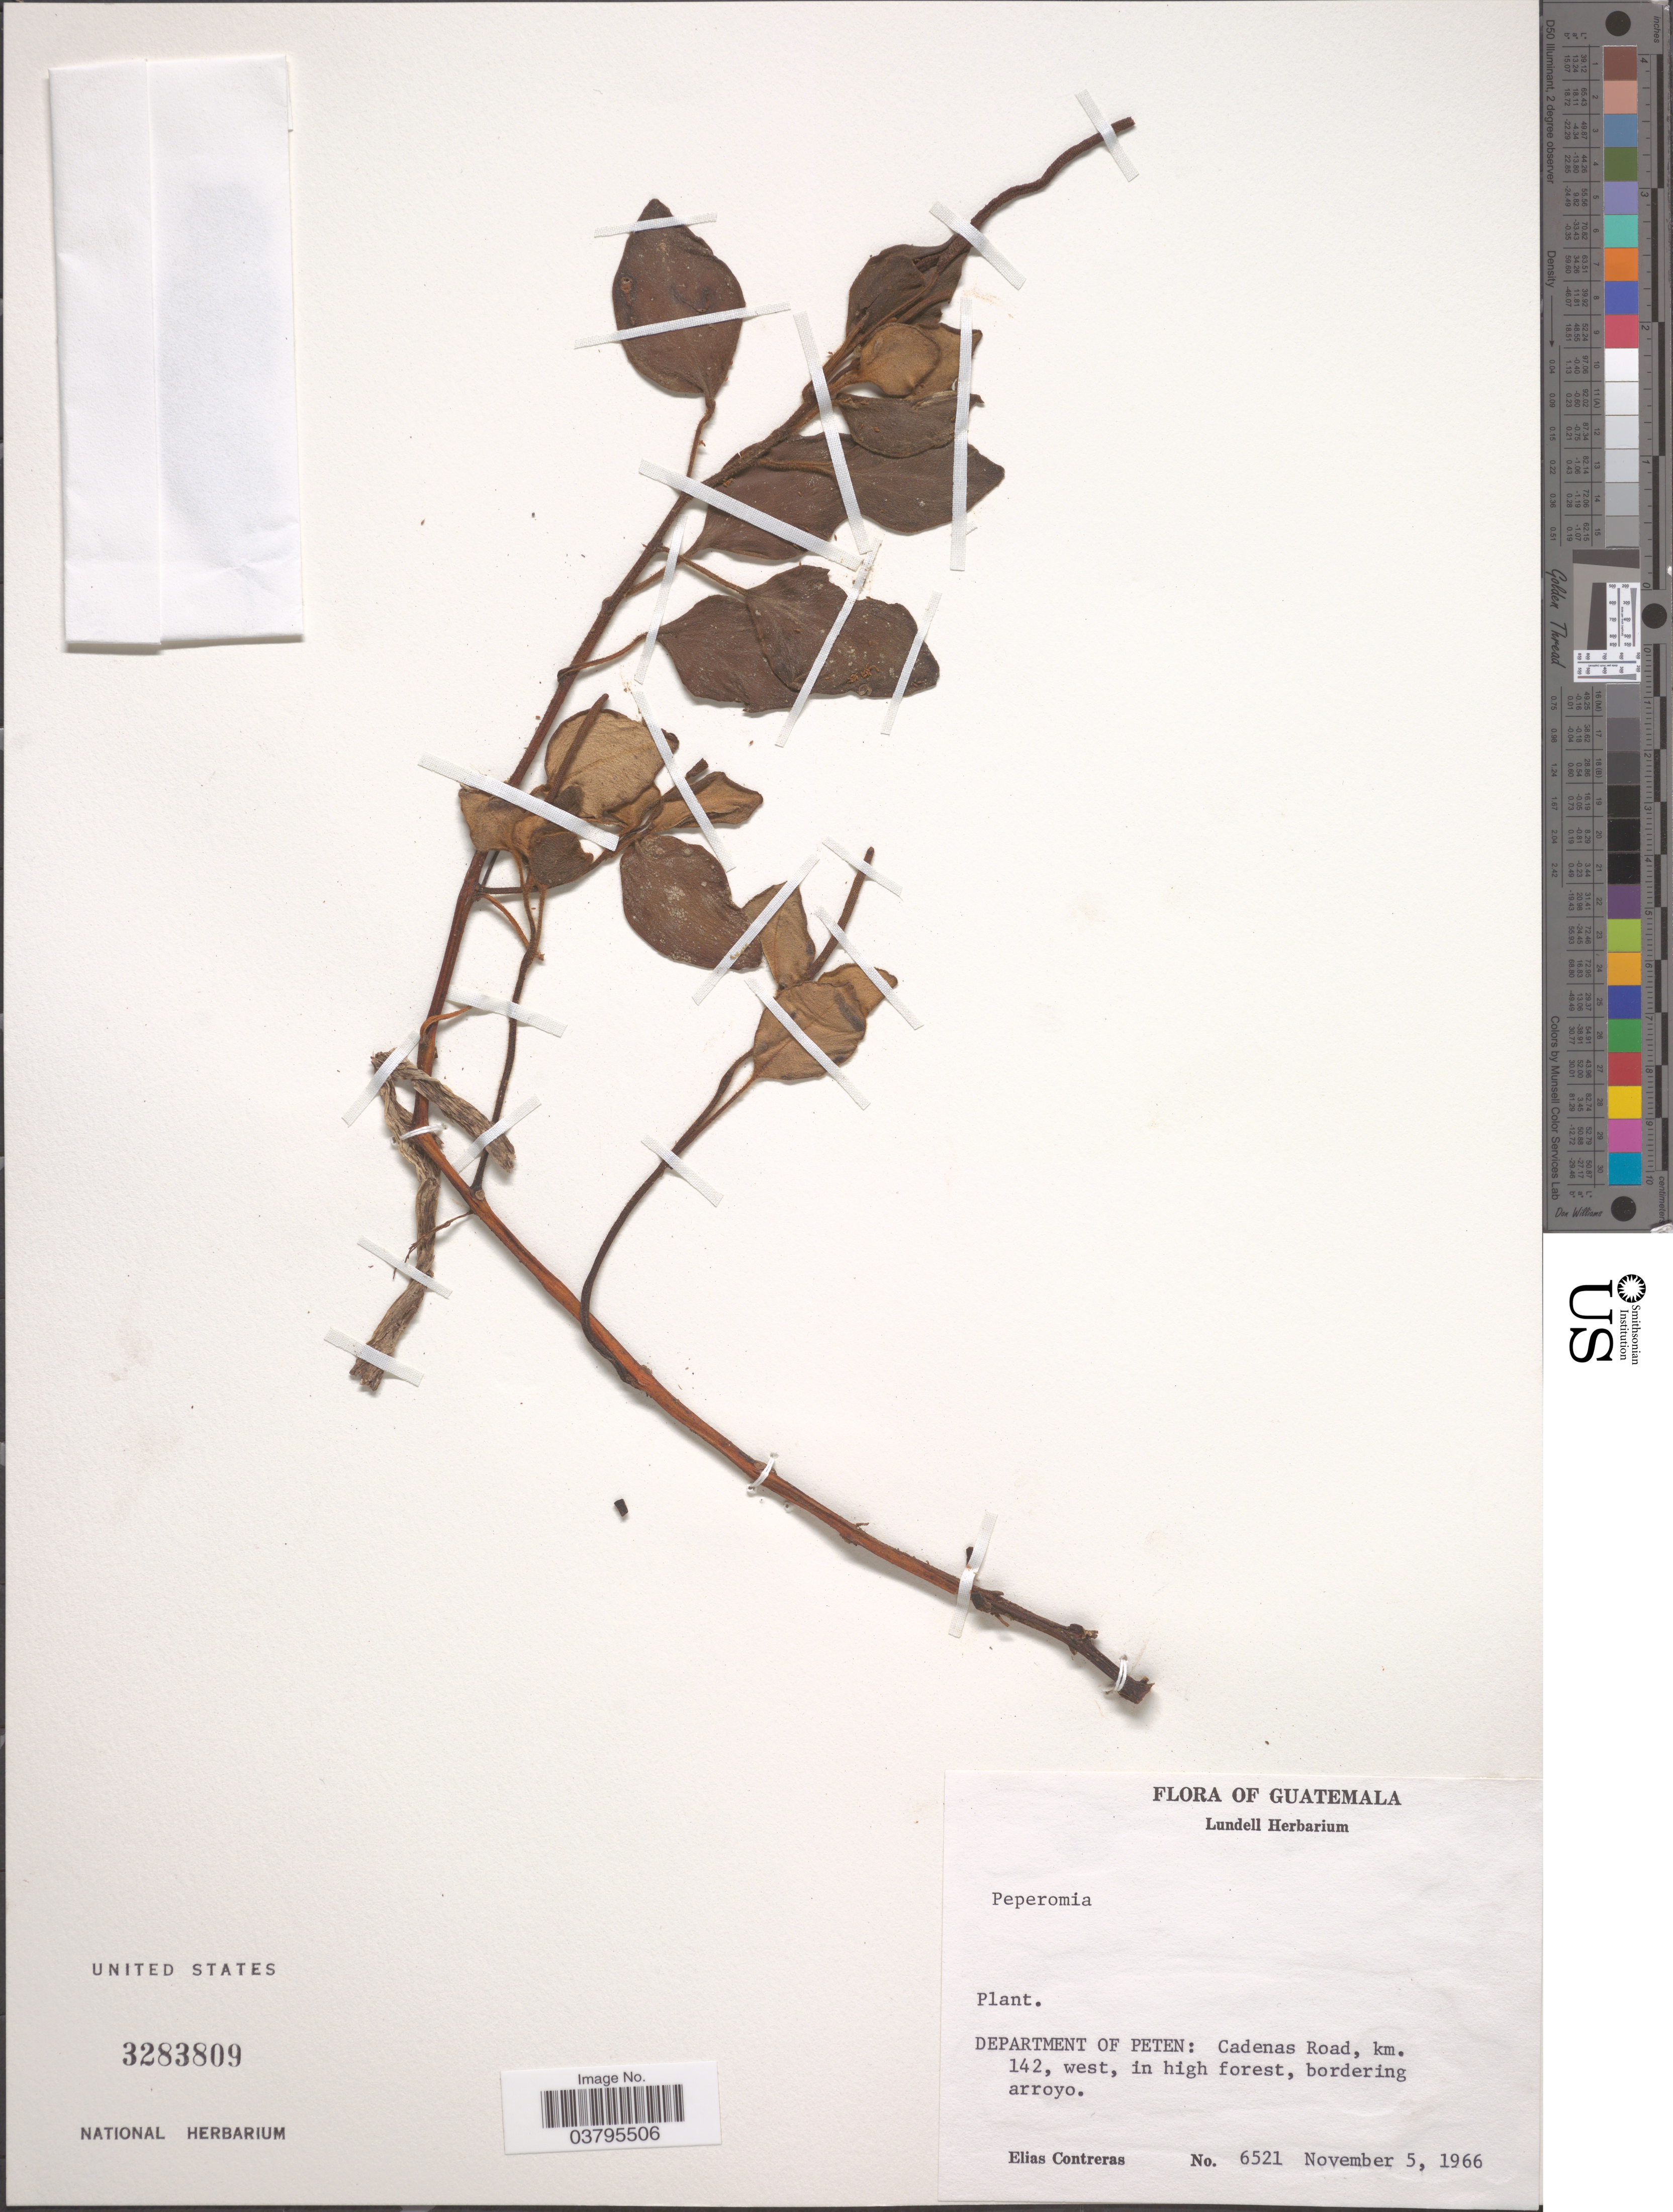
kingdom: Plantae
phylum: Tracheophyta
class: Magnoliopsida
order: Piperales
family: Piperaceae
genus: Peperomia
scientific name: Peperomia hirta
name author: C. DC.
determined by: Jiménez, José Estaban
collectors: E. Contreras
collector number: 6521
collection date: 1966-11-05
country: Guatemala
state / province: El Peten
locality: Department of Peten: Cadenas Road, km. 142, west.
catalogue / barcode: US 3283809